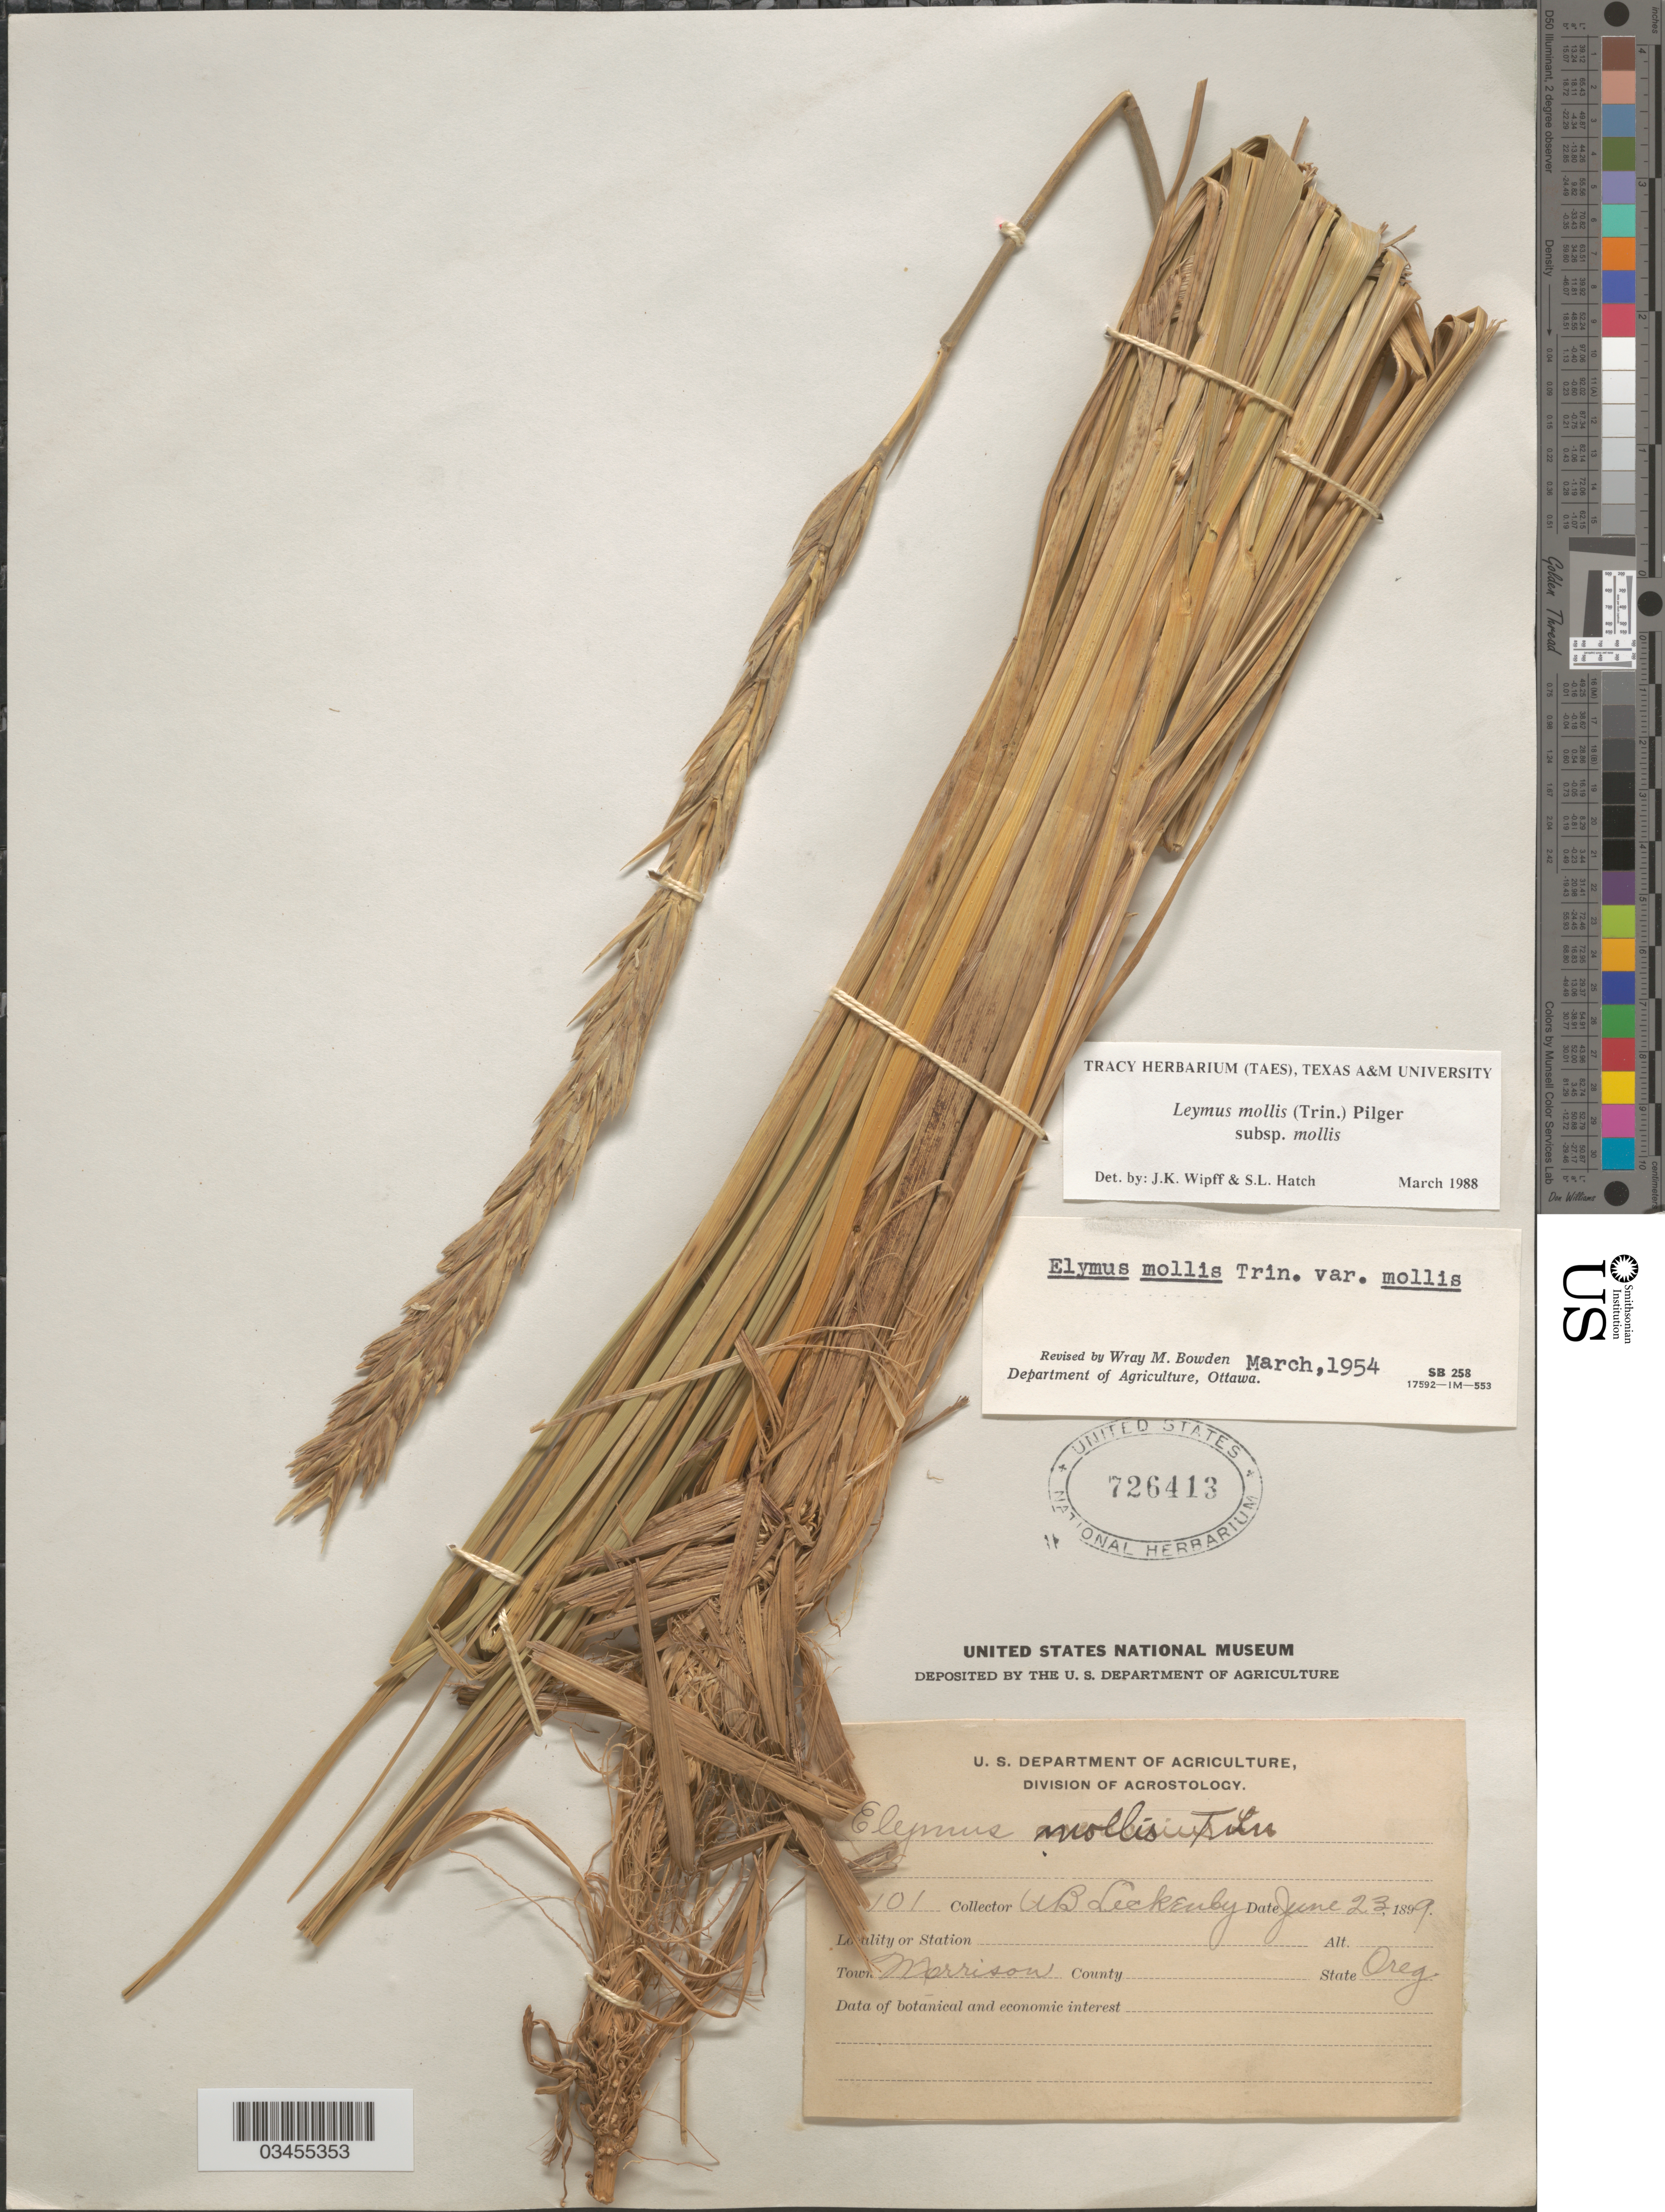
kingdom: Plantae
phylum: Tracheophyta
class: Liliopsida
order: Poales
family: Poaceae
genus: Leymus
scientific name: Leymus mollis subsp. mollis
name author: (Trin.) Pilg.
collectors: A. Leckenby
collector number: !101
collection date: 1889-06-23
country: United States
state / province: Oregon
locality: Town Morrison.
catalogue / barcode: US 726413